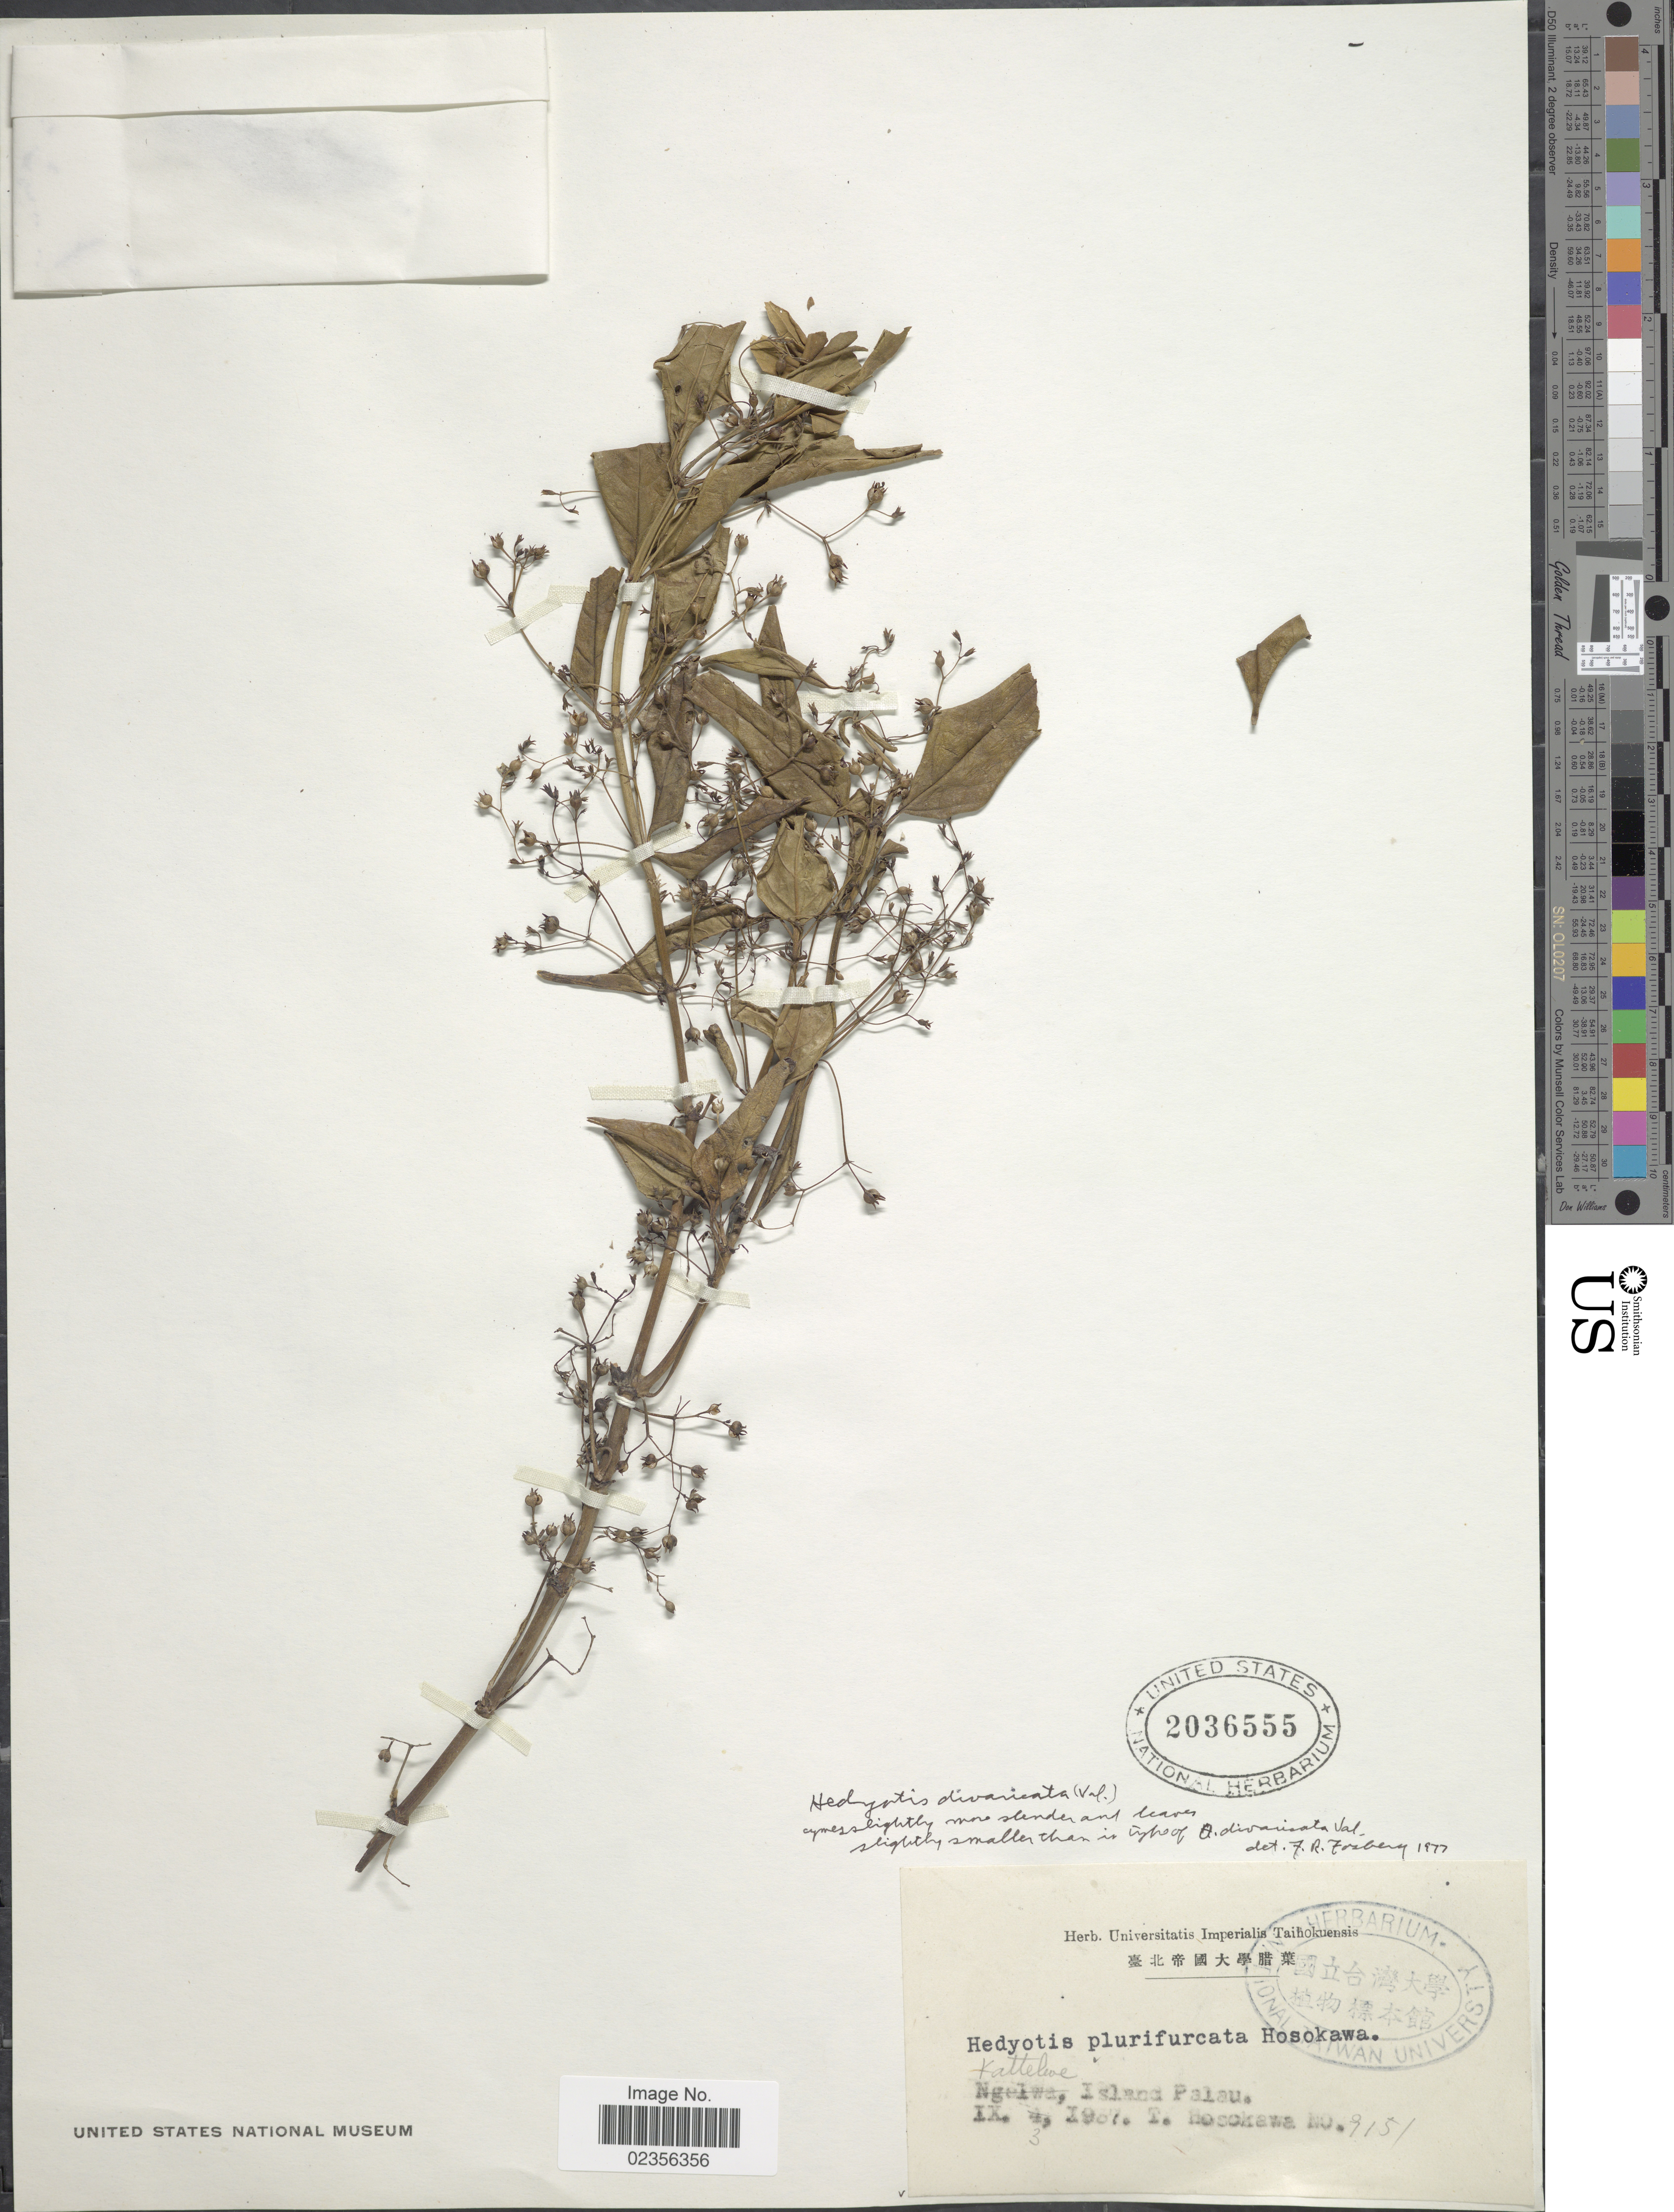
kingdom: Plantae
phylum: Tracheophyta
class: Magnoliopsida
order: Gentianales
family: Rubiaceae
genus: Hedyotis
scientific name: Hedyotis divaricata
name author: (Valeton) Hosok.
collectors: T. Hosokawa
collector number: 9151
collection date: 1967-03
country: Palau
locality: Kattelwe, Island Palau [interpreted]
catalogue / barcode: US 2036555